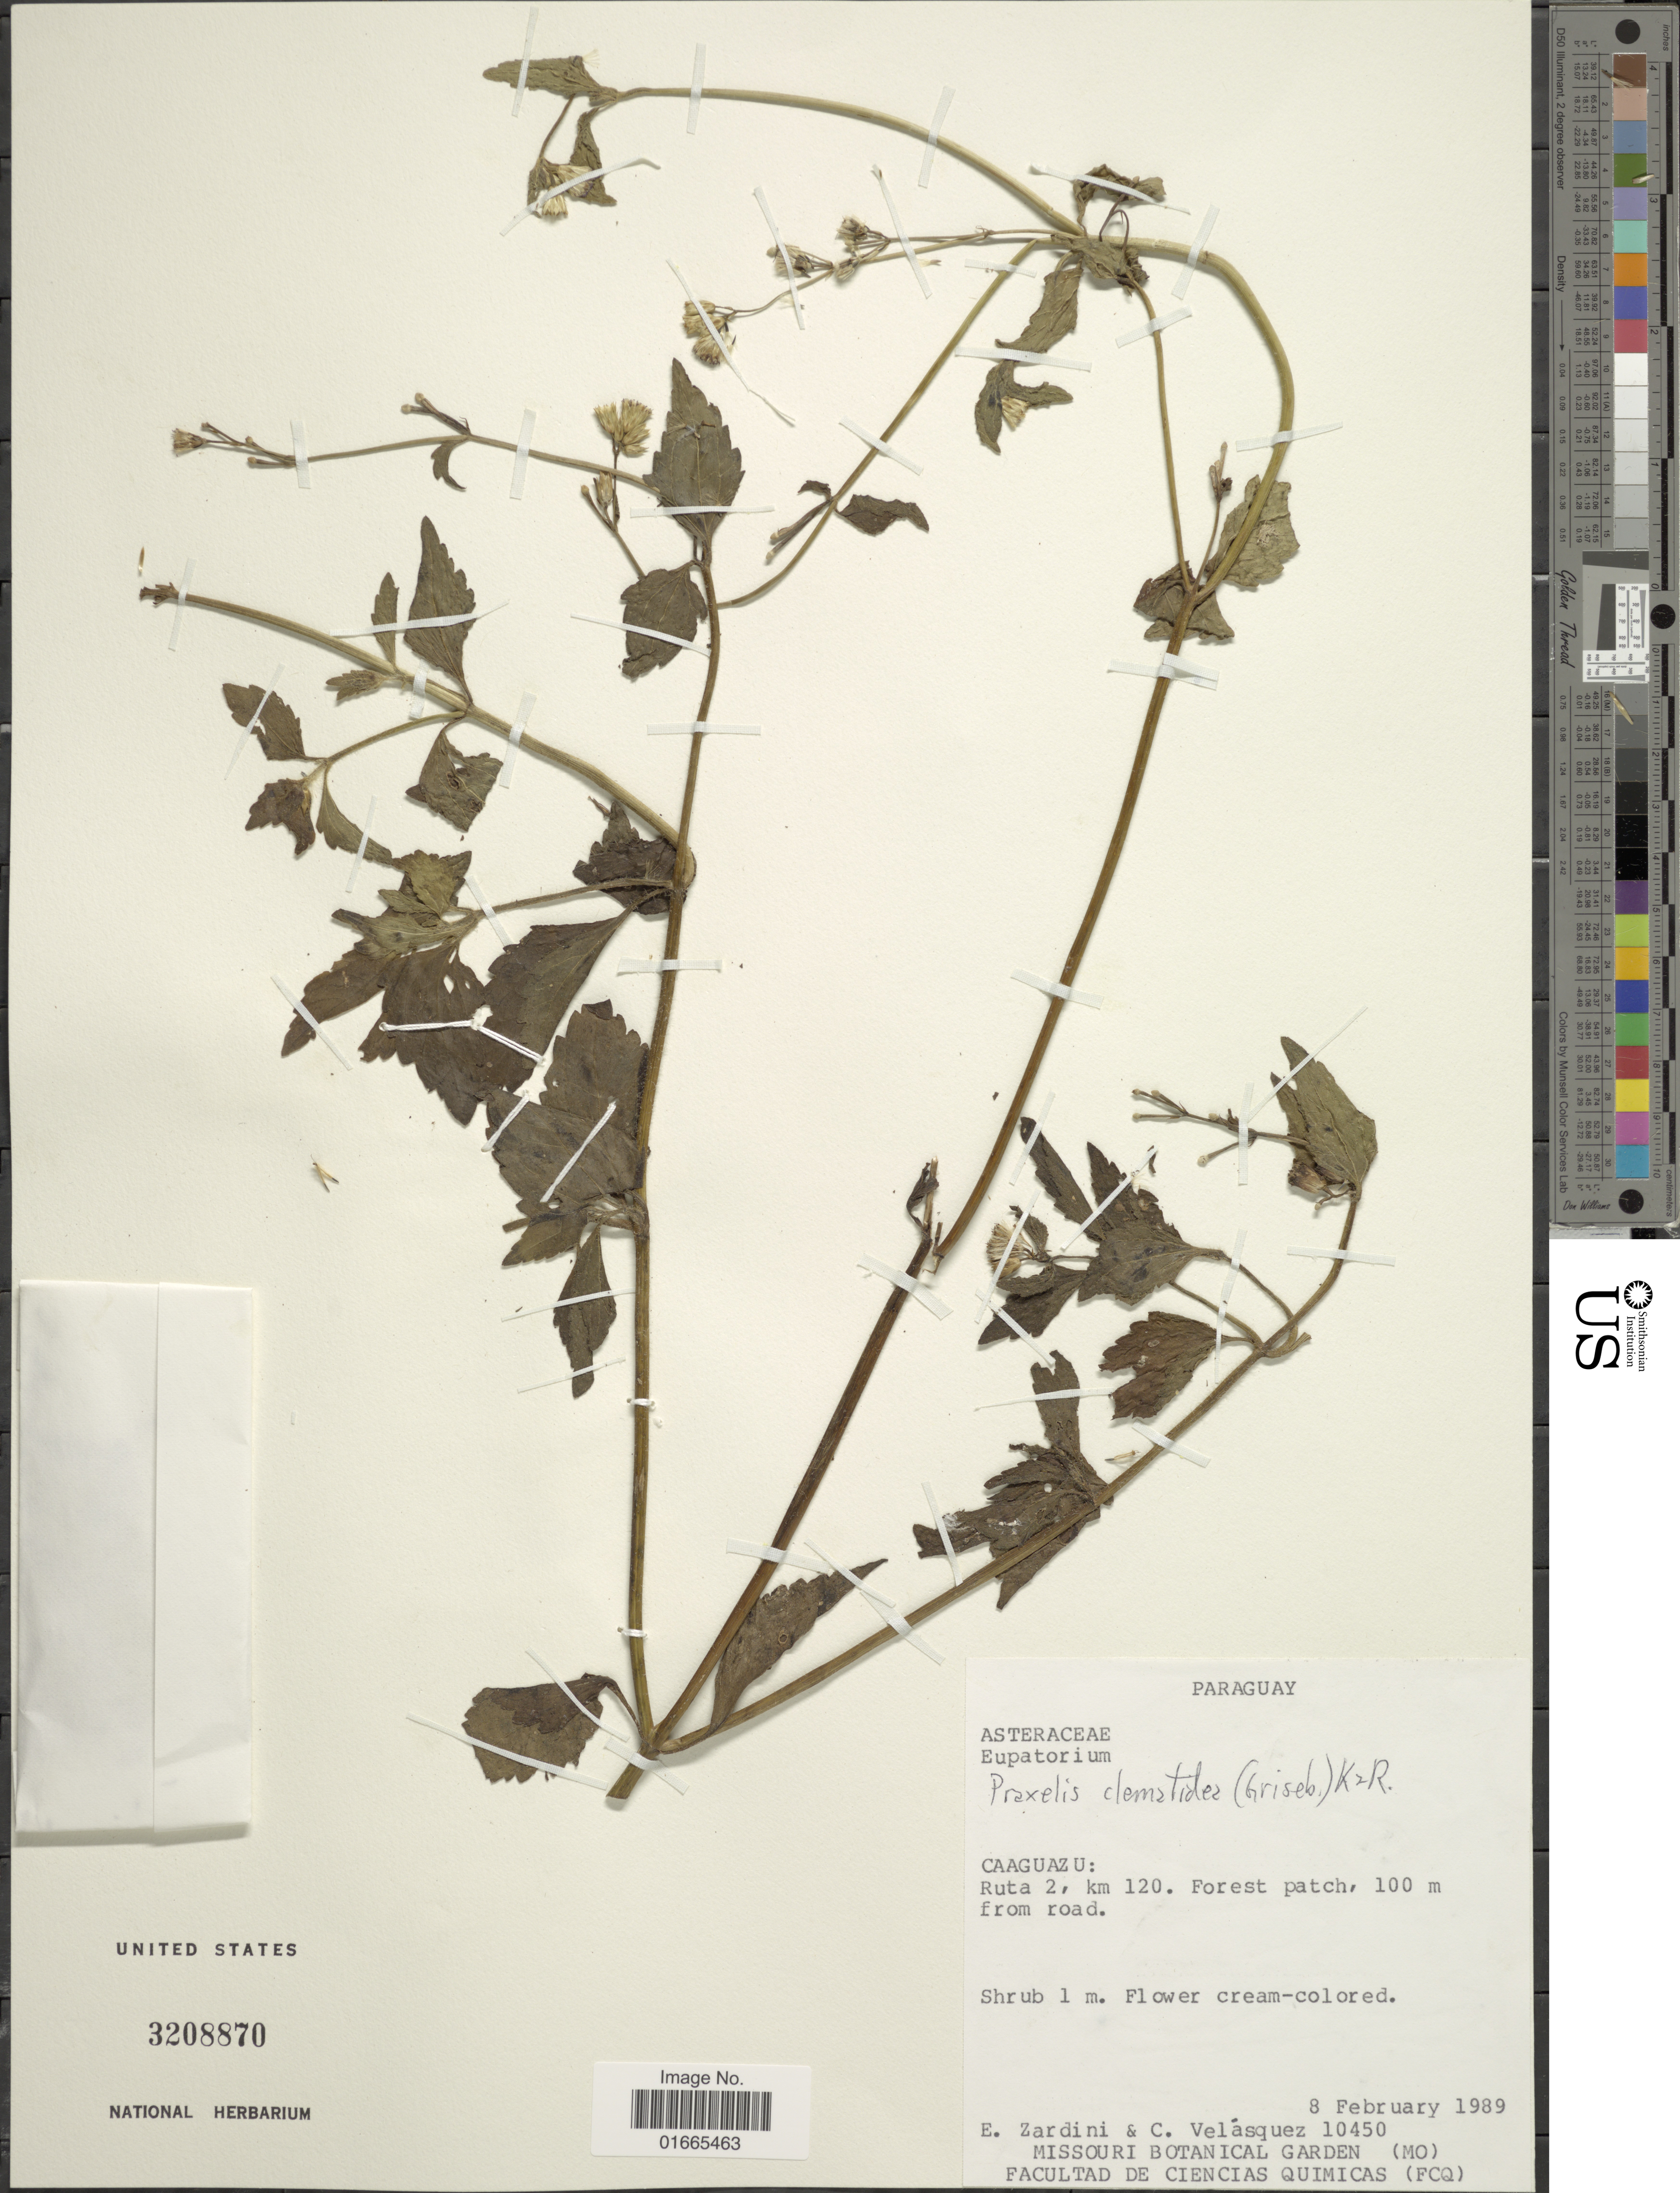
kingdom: Plantae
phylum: Tracheophyta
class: Magnoliopsida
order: Asterales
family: Asteraceae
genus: Praxelis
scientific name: Praxelis clematidea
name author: (Griseb.) R.M. King & H. Rob.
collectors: E. M. Zardini & C. Velásquez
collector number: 10450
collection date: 1989-02-08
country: Paraguay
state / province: Caaguazu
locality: Ruta 2, km 120. Forest patchm 100 m from road.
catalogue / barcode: US 3208870